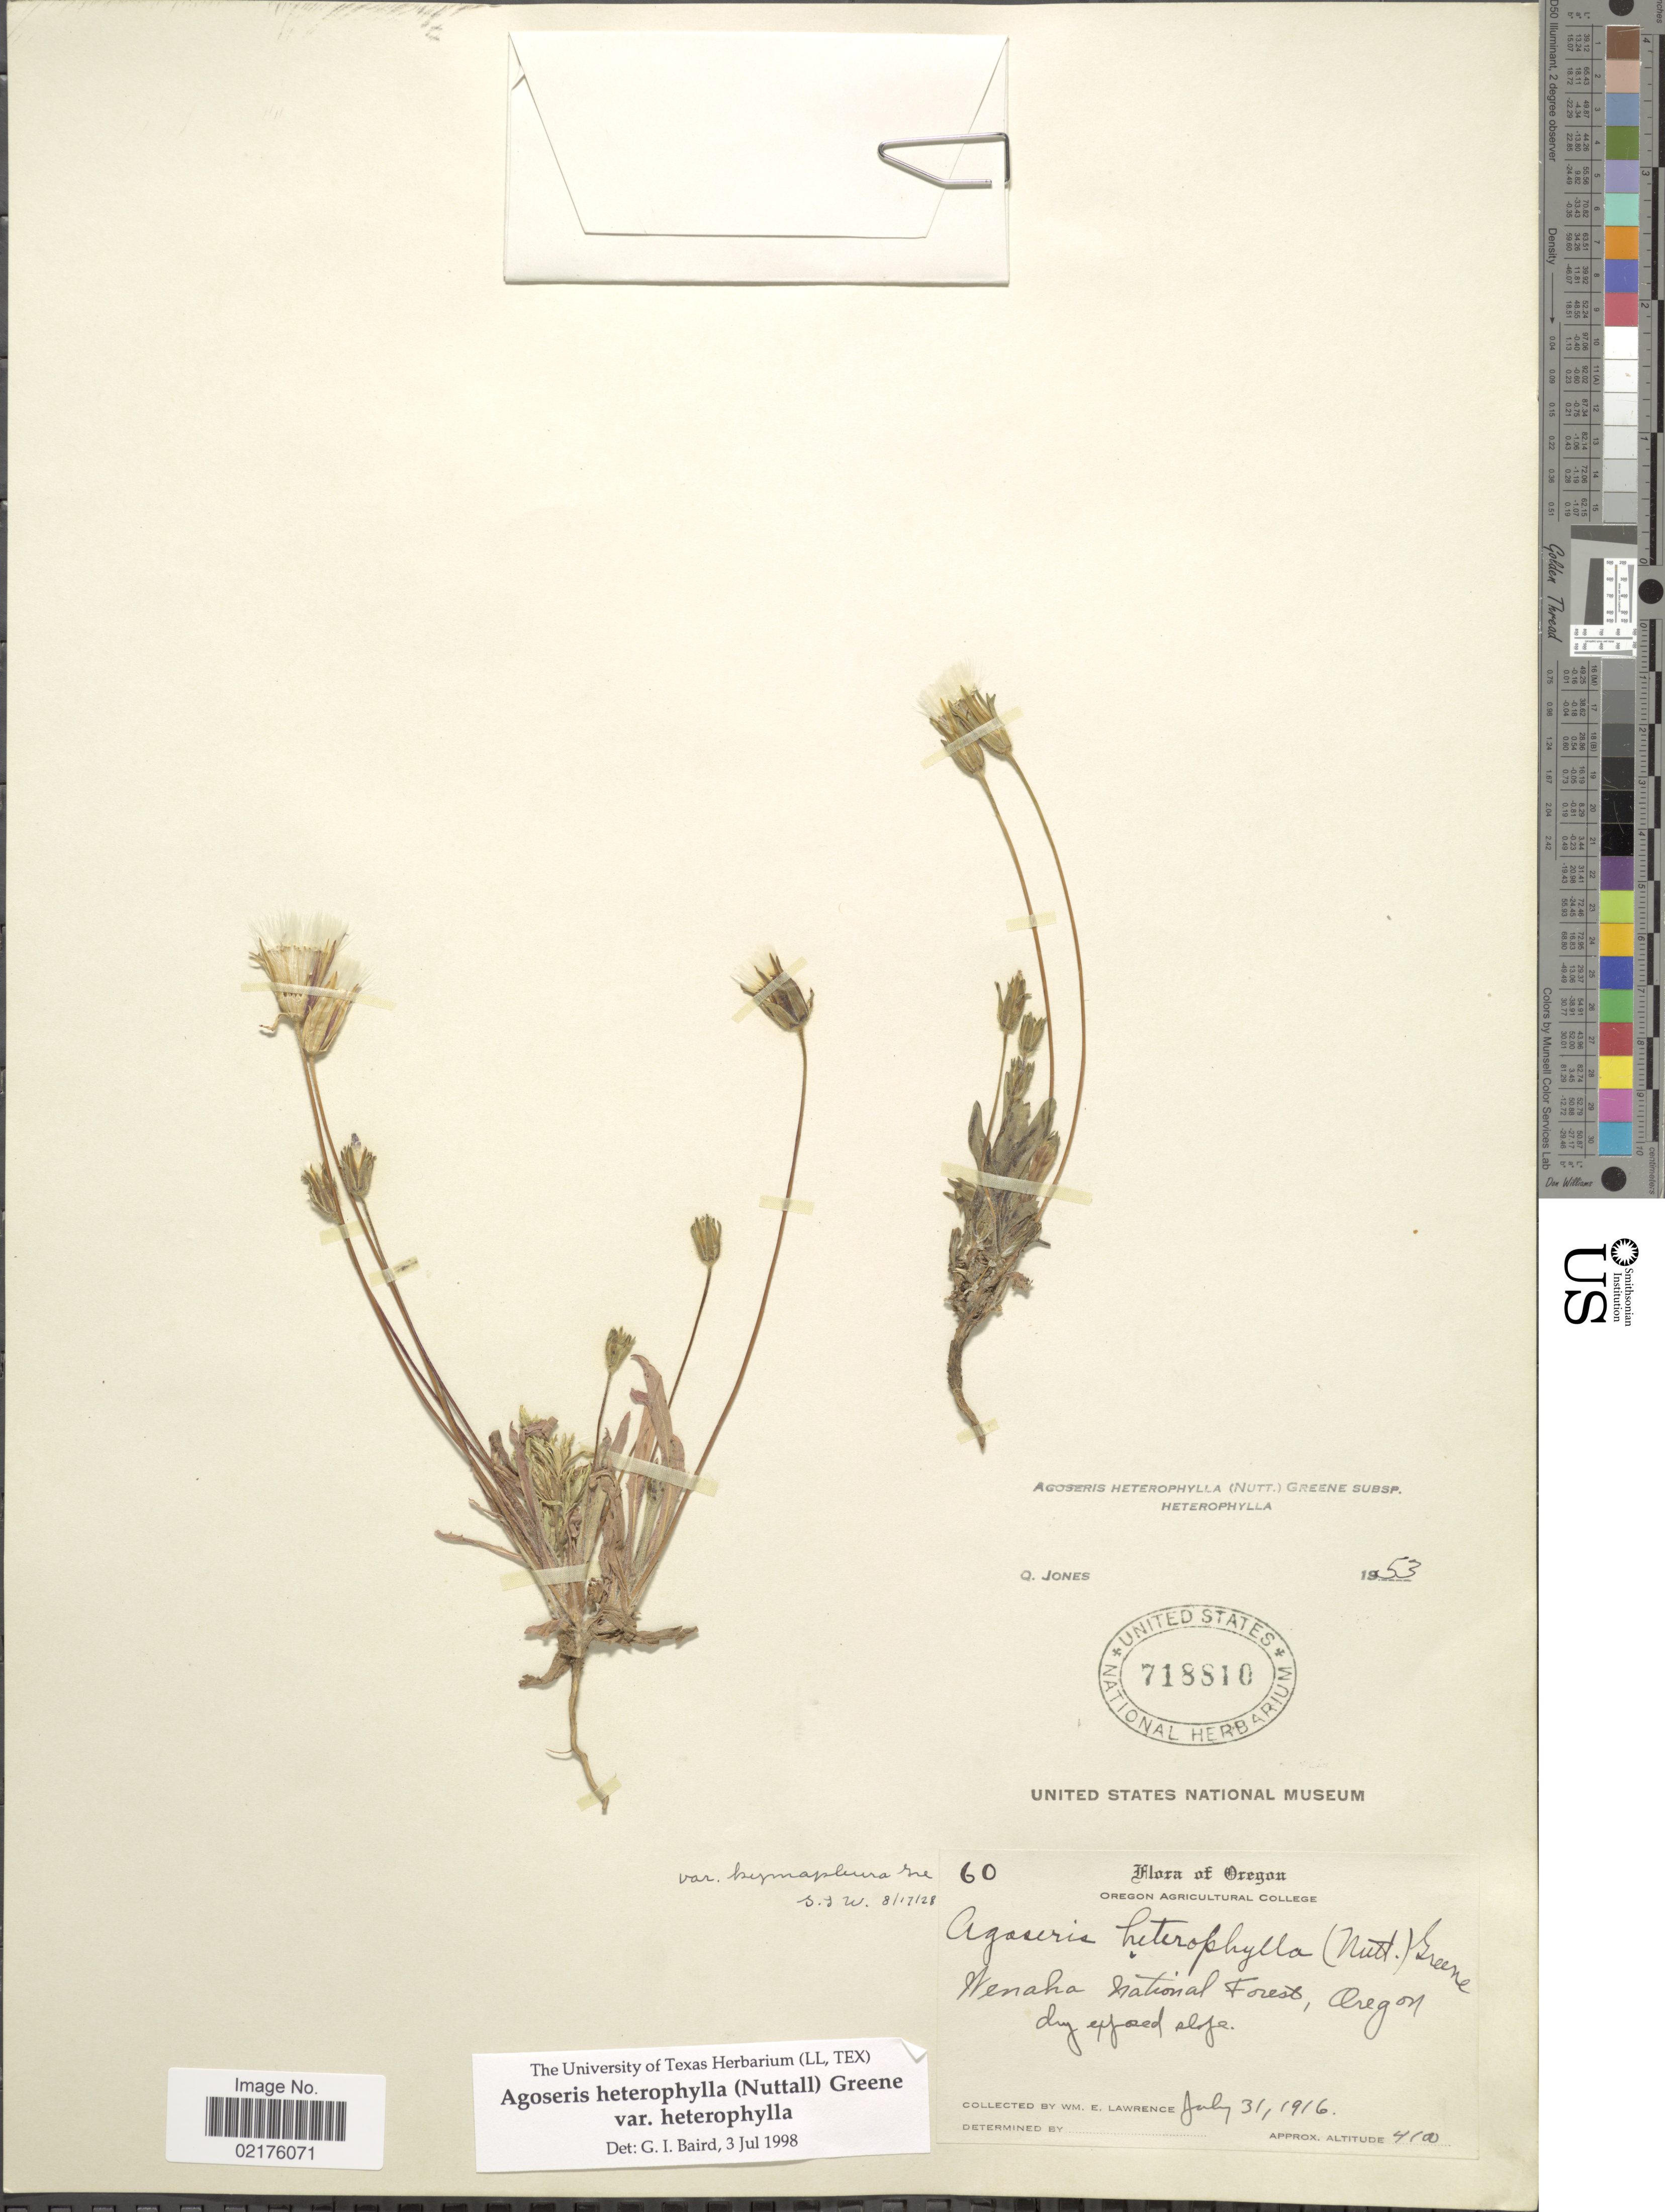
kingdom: Plantae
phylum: Tracheophyta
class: Magnoliopsida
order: Asterales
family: Asteraceae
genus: Agoseris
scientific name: Agoseris heterophylla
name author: (Nutt.) Greene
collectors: W. Lawrence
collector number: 60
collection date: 1916-07-31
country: United States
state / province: Oregon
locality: Wenaha National Forest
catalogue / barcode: US 718810